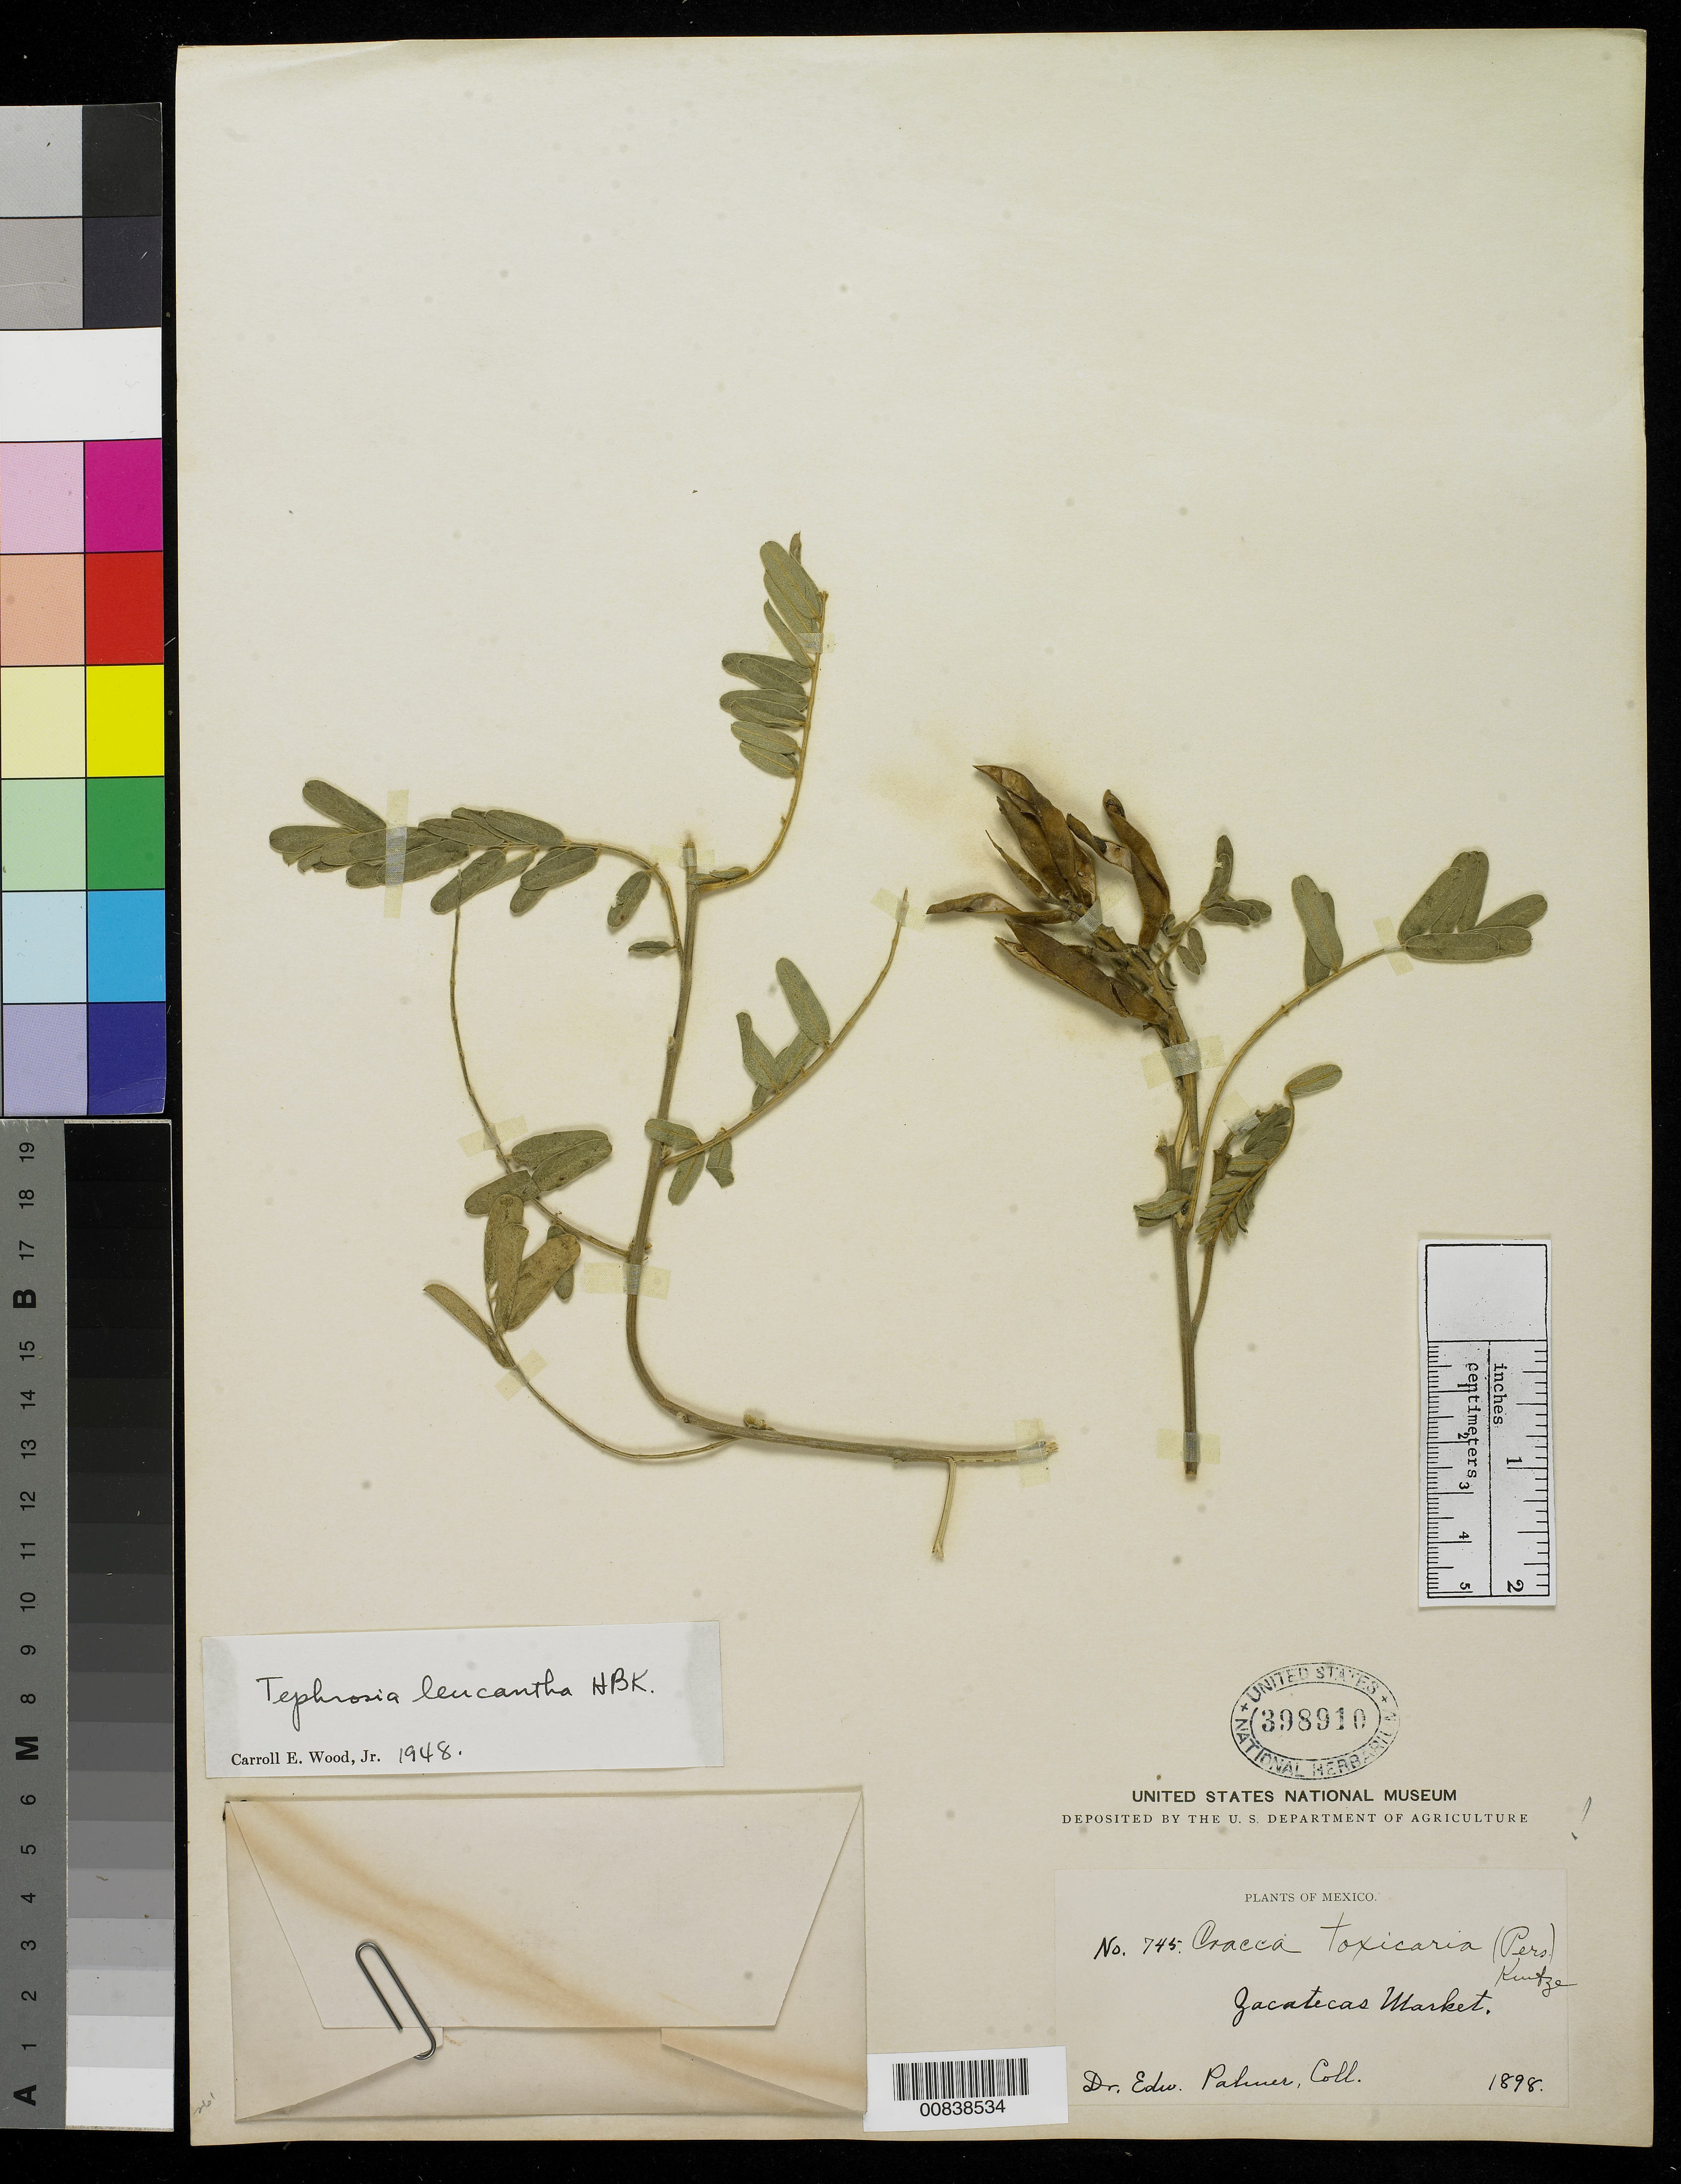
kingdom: Plantae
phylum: Tracheophyta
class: Magnoliopsida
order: Fabales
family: Fabaceae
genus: Tephrosia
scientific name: Tephrosia leucantha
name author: Kunth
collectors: E. Palmer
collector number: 745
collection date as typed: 1898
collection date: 1898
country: Mexico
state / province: Zacatecas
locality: Zacatecas Market.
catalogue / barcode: US 398910